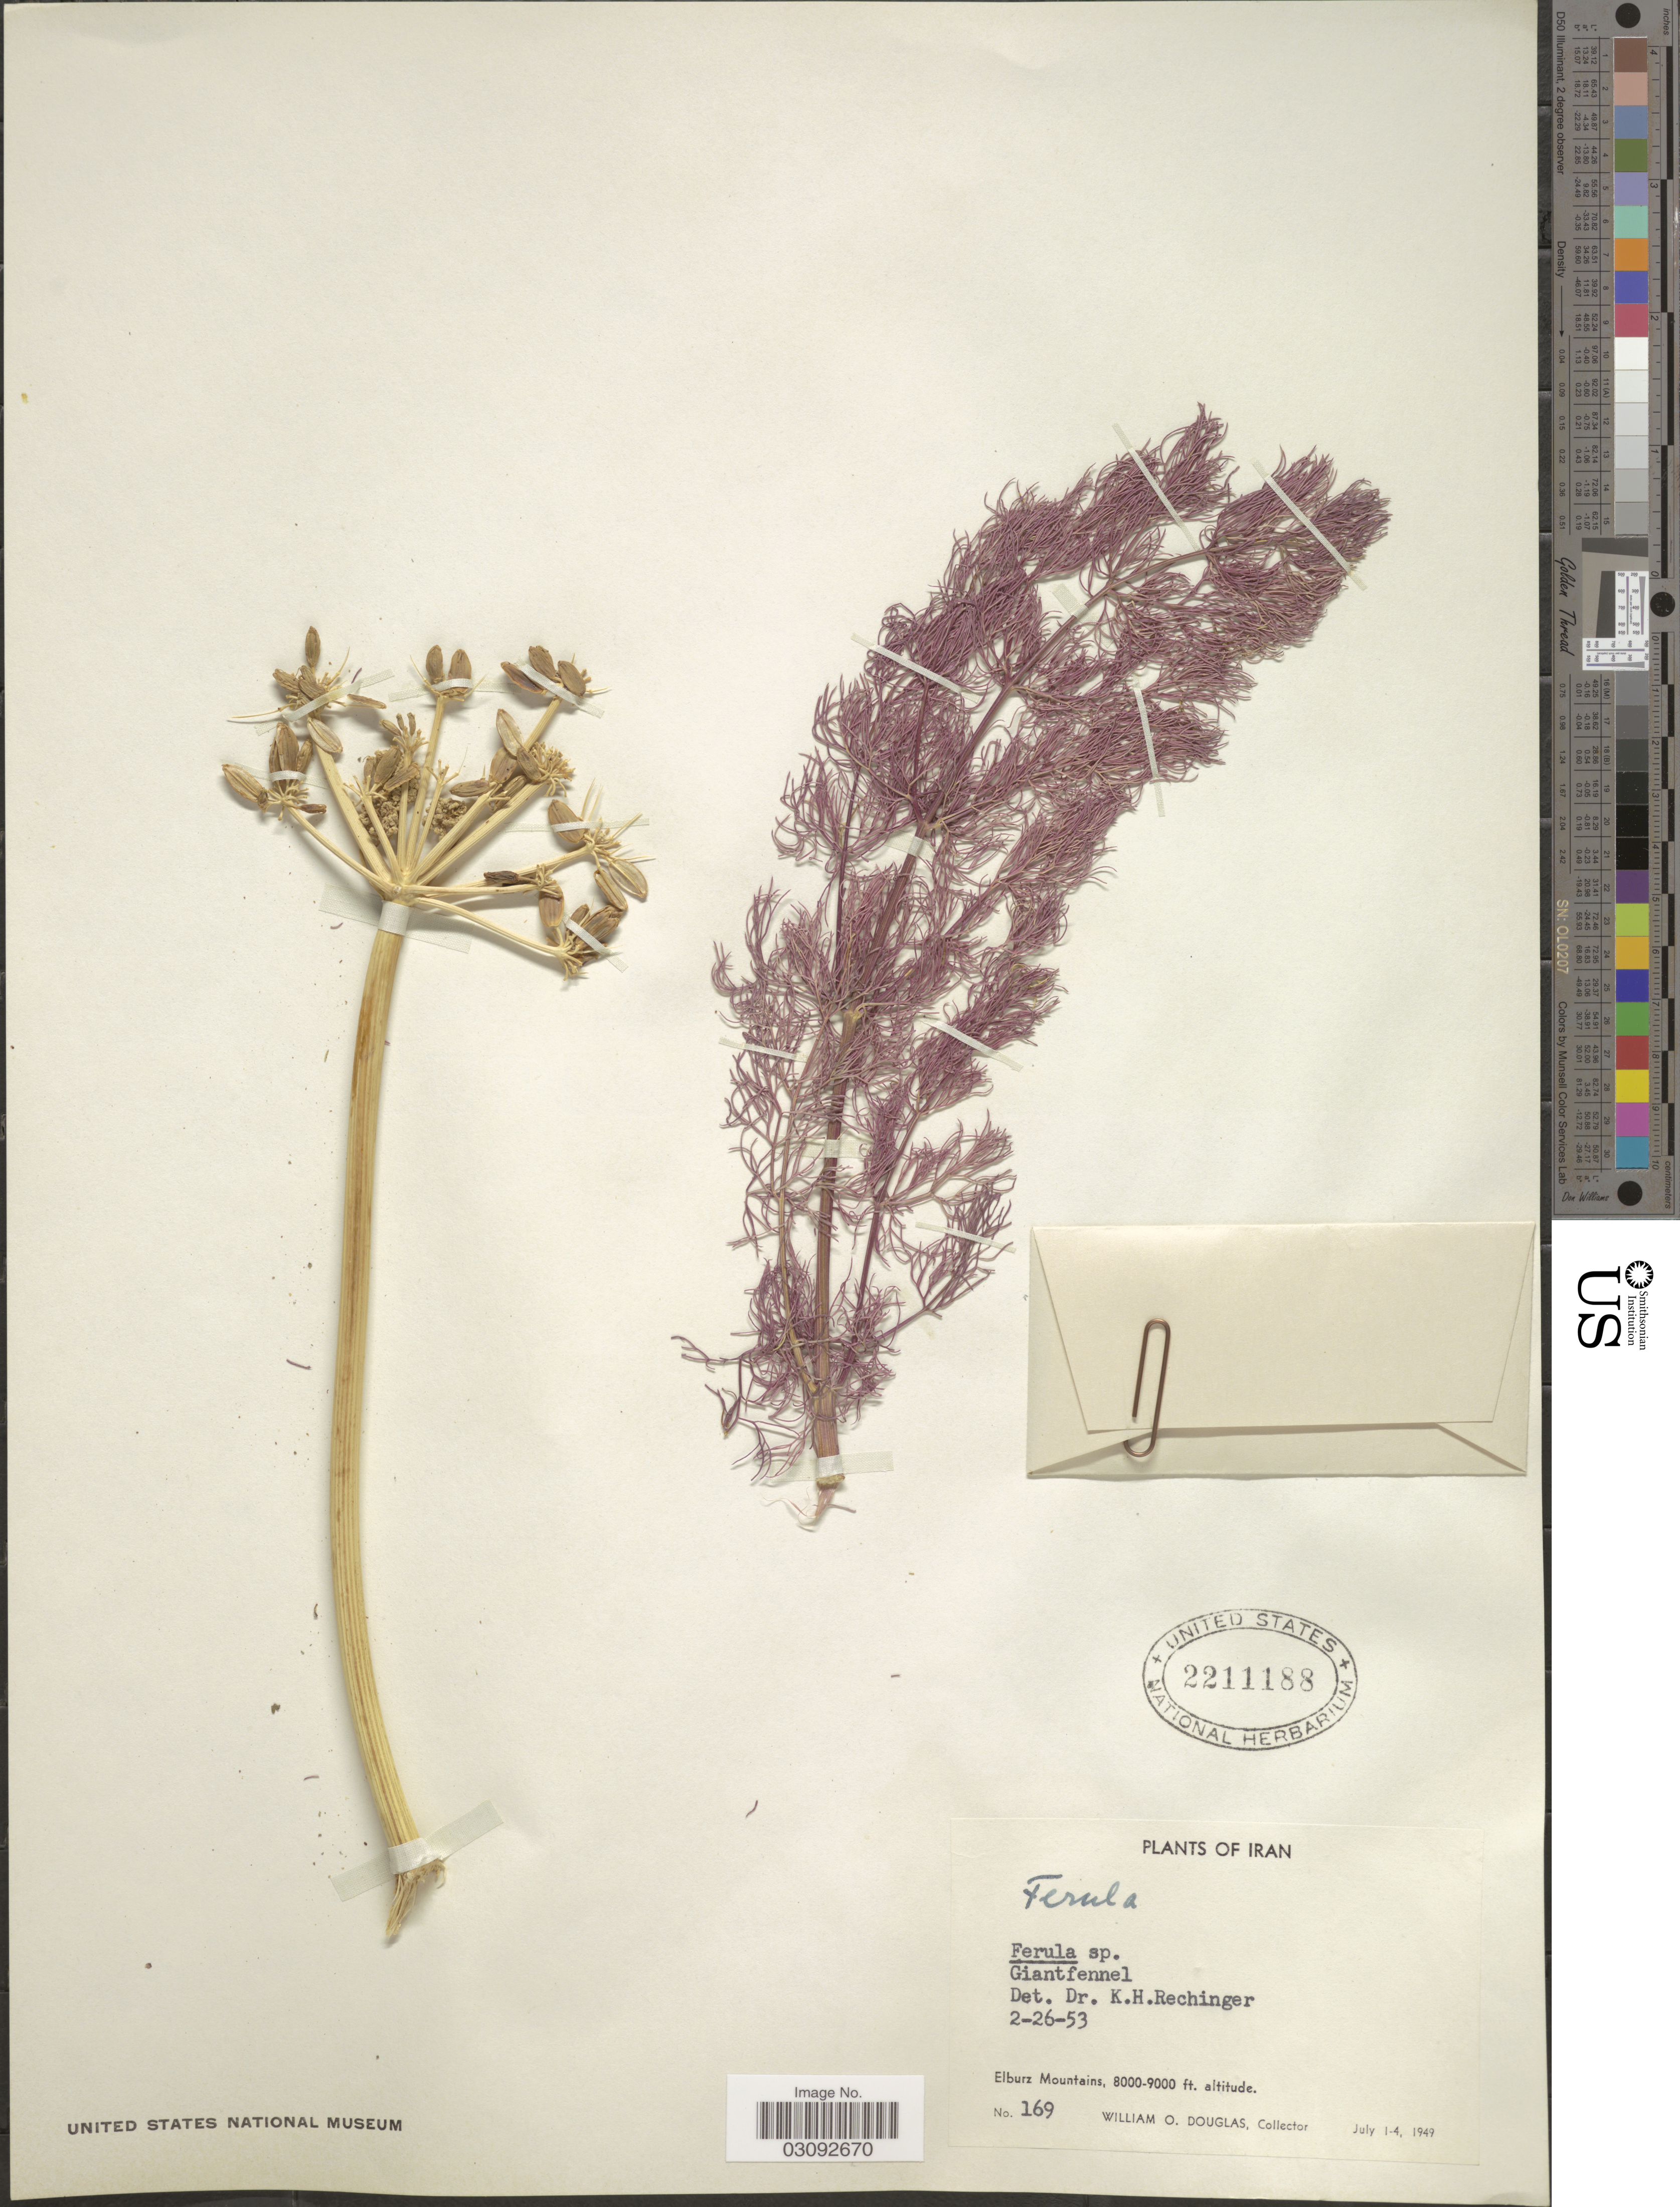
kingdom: Plantae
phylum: Tracheophyta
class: Magnoliopsida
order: Apiales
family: Apiaceae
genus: Ferula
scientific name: Ferula sp.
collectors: W. Douglas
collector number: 169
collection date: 1949-07-01/1949-07-04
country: Iran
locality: Elburz Mountains.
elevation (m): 2438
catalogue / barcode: US 2211188